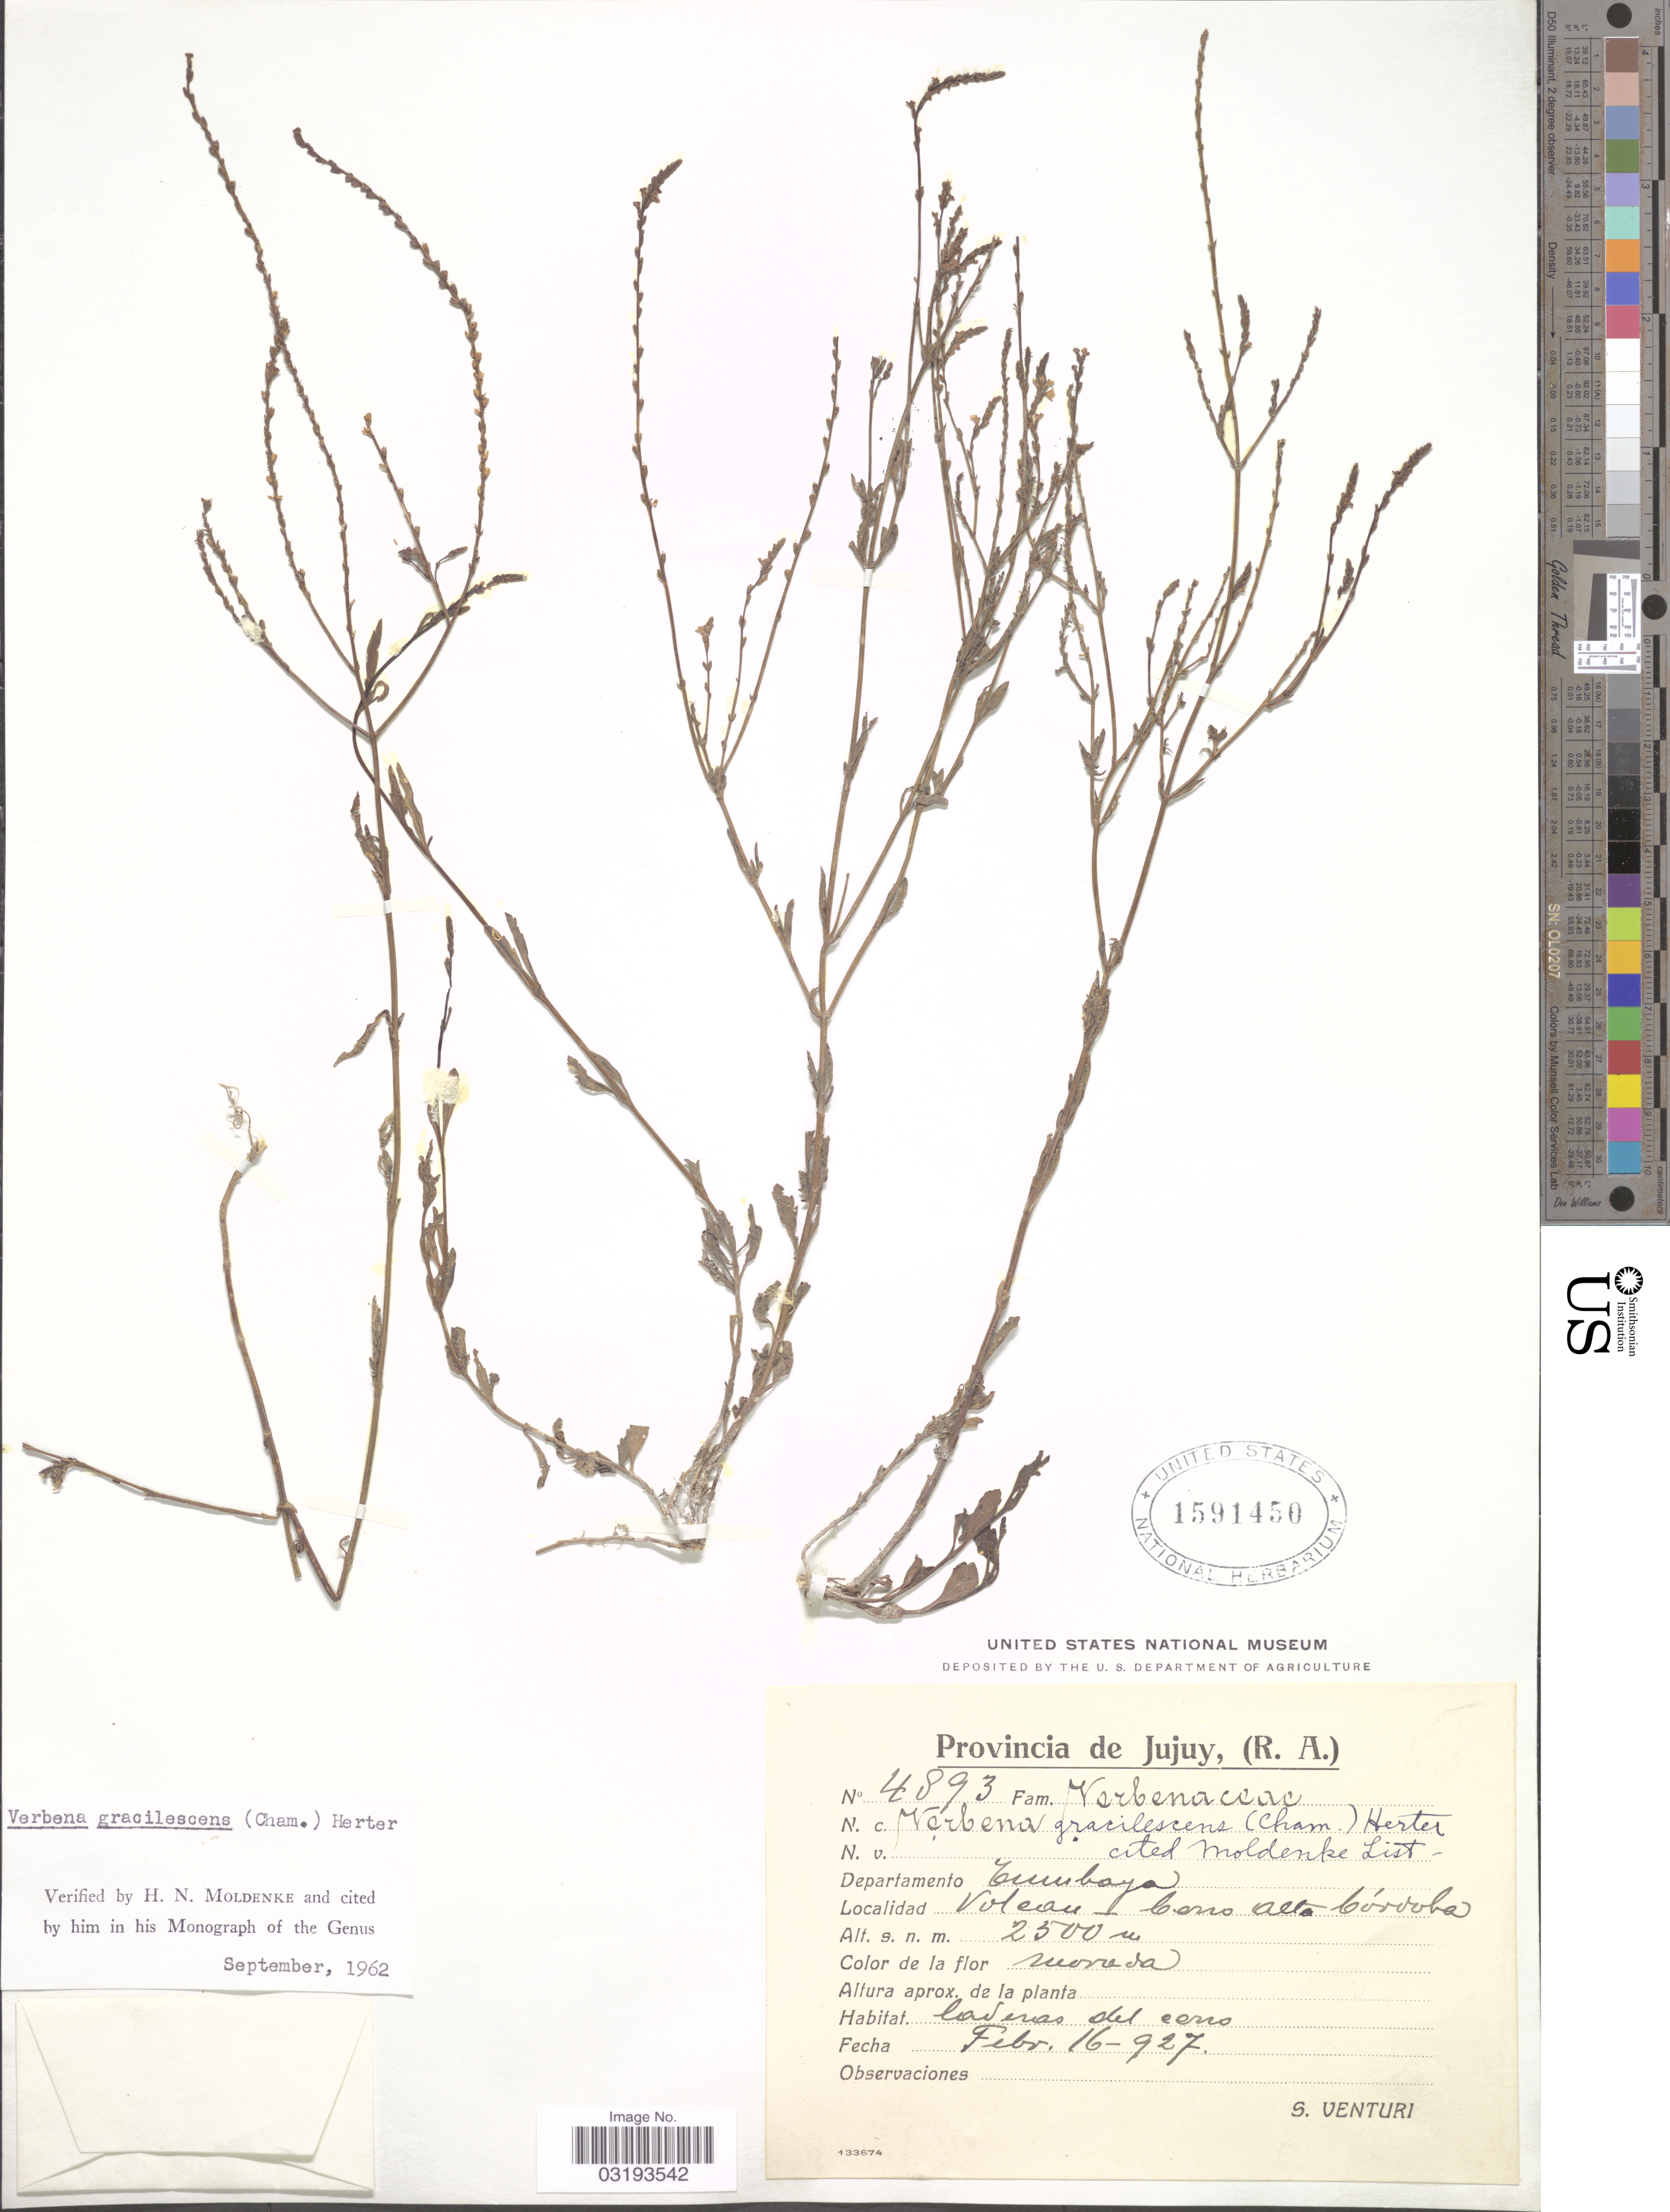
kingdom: Plantae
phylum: Tracheophyta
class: Magnoliopsida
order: Lamiales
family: Verbenaceae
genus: Verbena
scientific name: Verbena gracilescens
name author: (Cham.) Herter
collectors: S. Venturi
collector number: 4893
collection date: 1927-02-16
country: Argentina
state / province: Jujuy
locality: Departamento Tumbaya. Volcan - Cerro Alta Córdoba.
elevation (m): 2500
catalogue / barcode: US 1591450